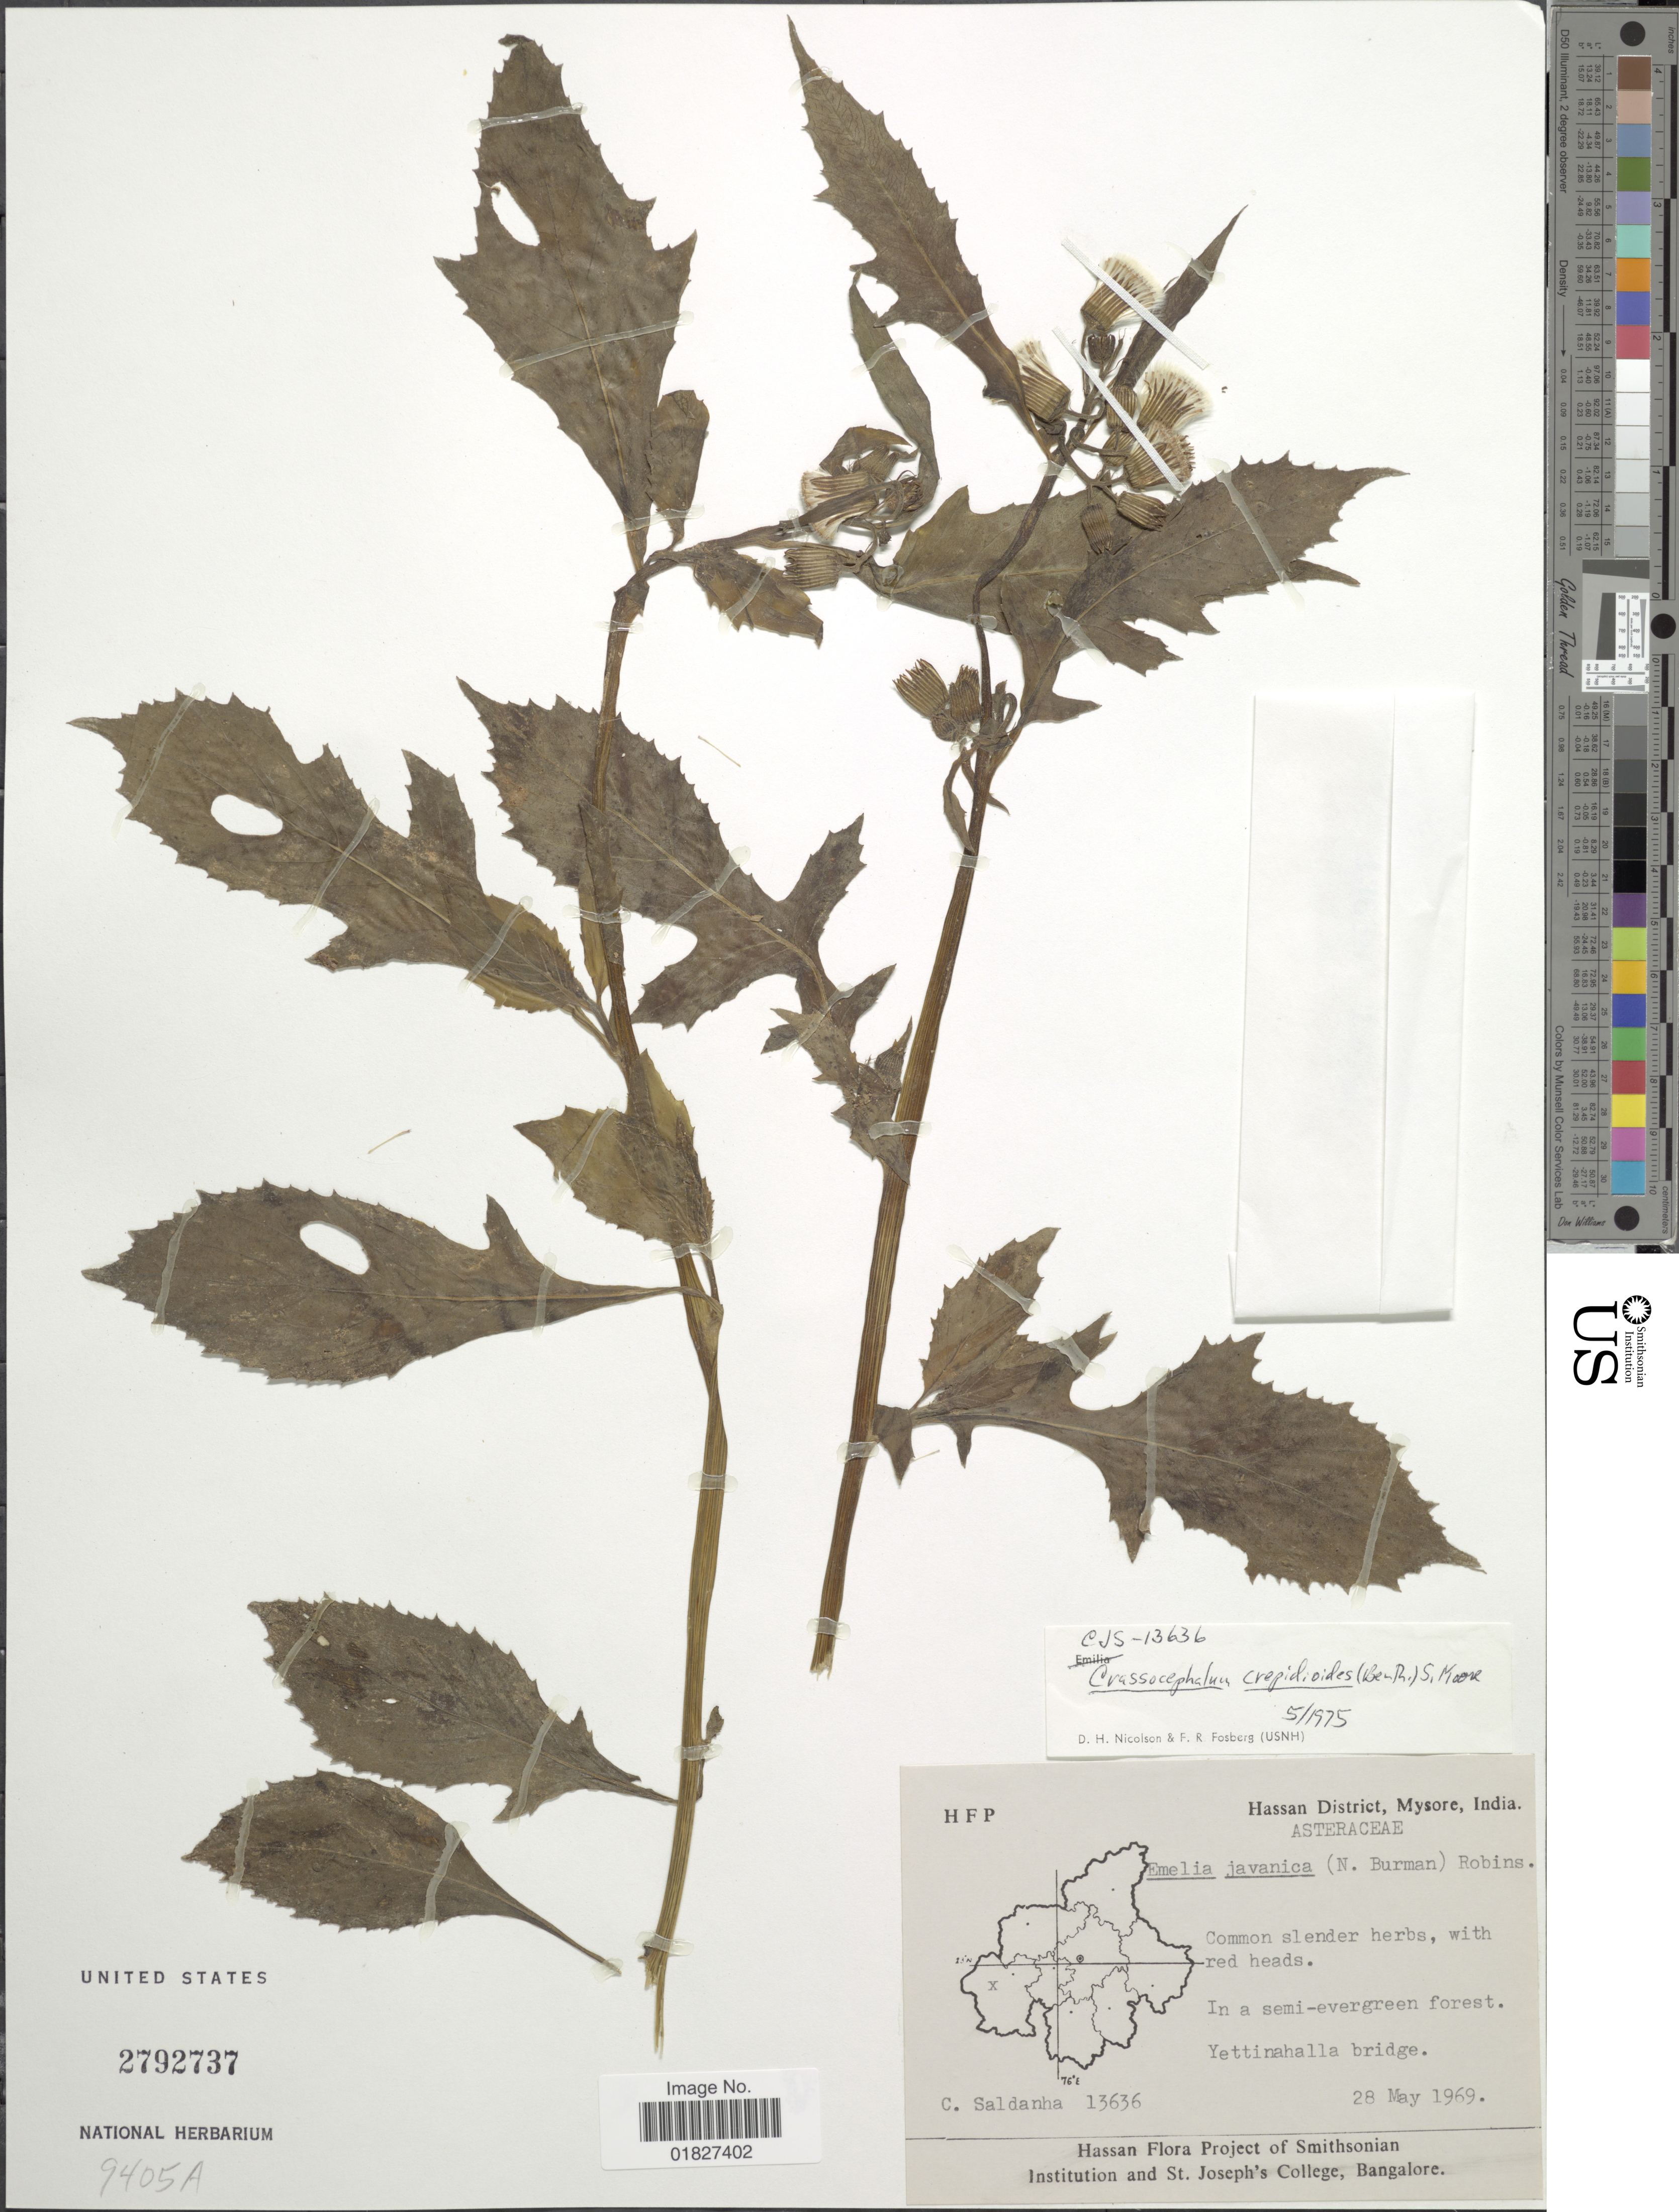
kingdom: Plantae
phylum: Tracheophyta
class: Magnoliopsida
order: Asterales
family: Asteraceae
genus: Crassocephalum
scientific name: Crassocephalum crepidioides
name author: (Benth.) S. Moore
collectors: C. Saldanha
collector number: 13636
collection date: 1969-05-28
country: India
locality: Hassan District, Mysore, Yettinahalla bridge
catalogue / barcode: US 2792737